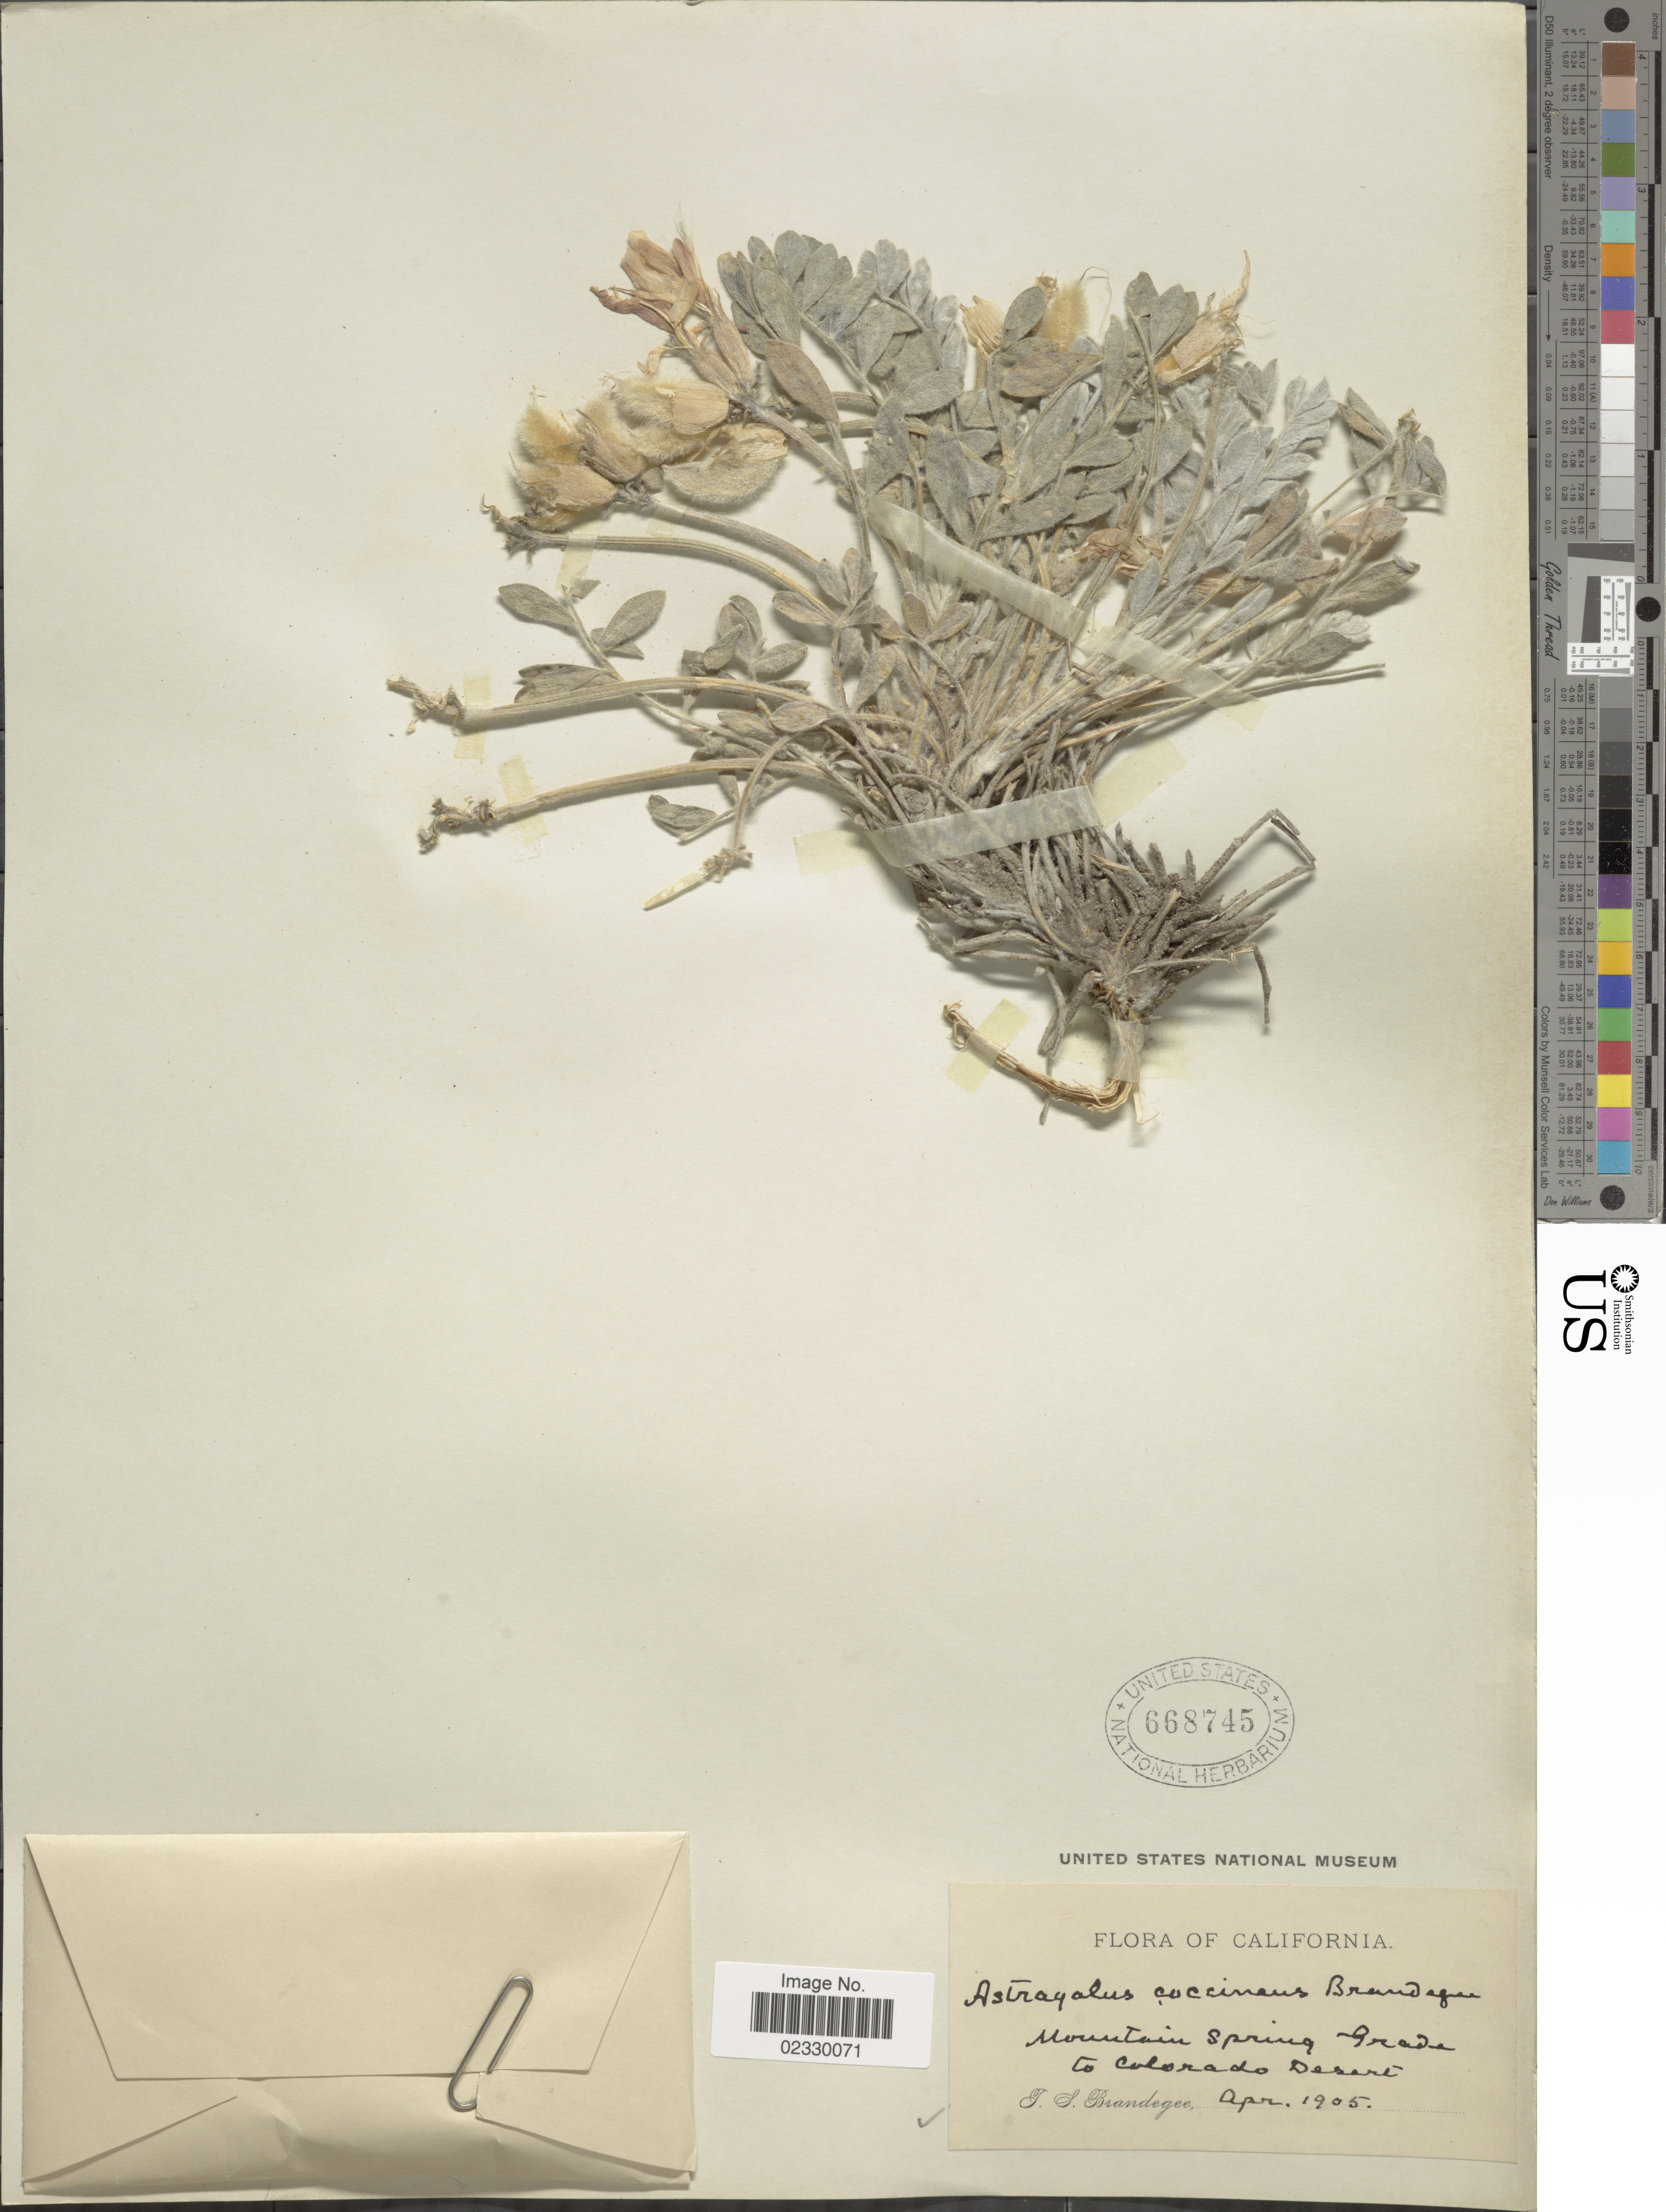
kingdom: Plantae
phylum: Tracheophyta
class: Magnoliopsida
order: Fabales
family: Fabaceae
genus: Astragalus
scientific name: Astragalus coccineus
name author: (Parry) Brandegee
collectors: T. S. Brandegee (herbarium)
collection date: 1905-04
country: United States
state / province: California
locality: Mountain Spring Grade to Colorado Desert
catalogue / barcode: US 668745